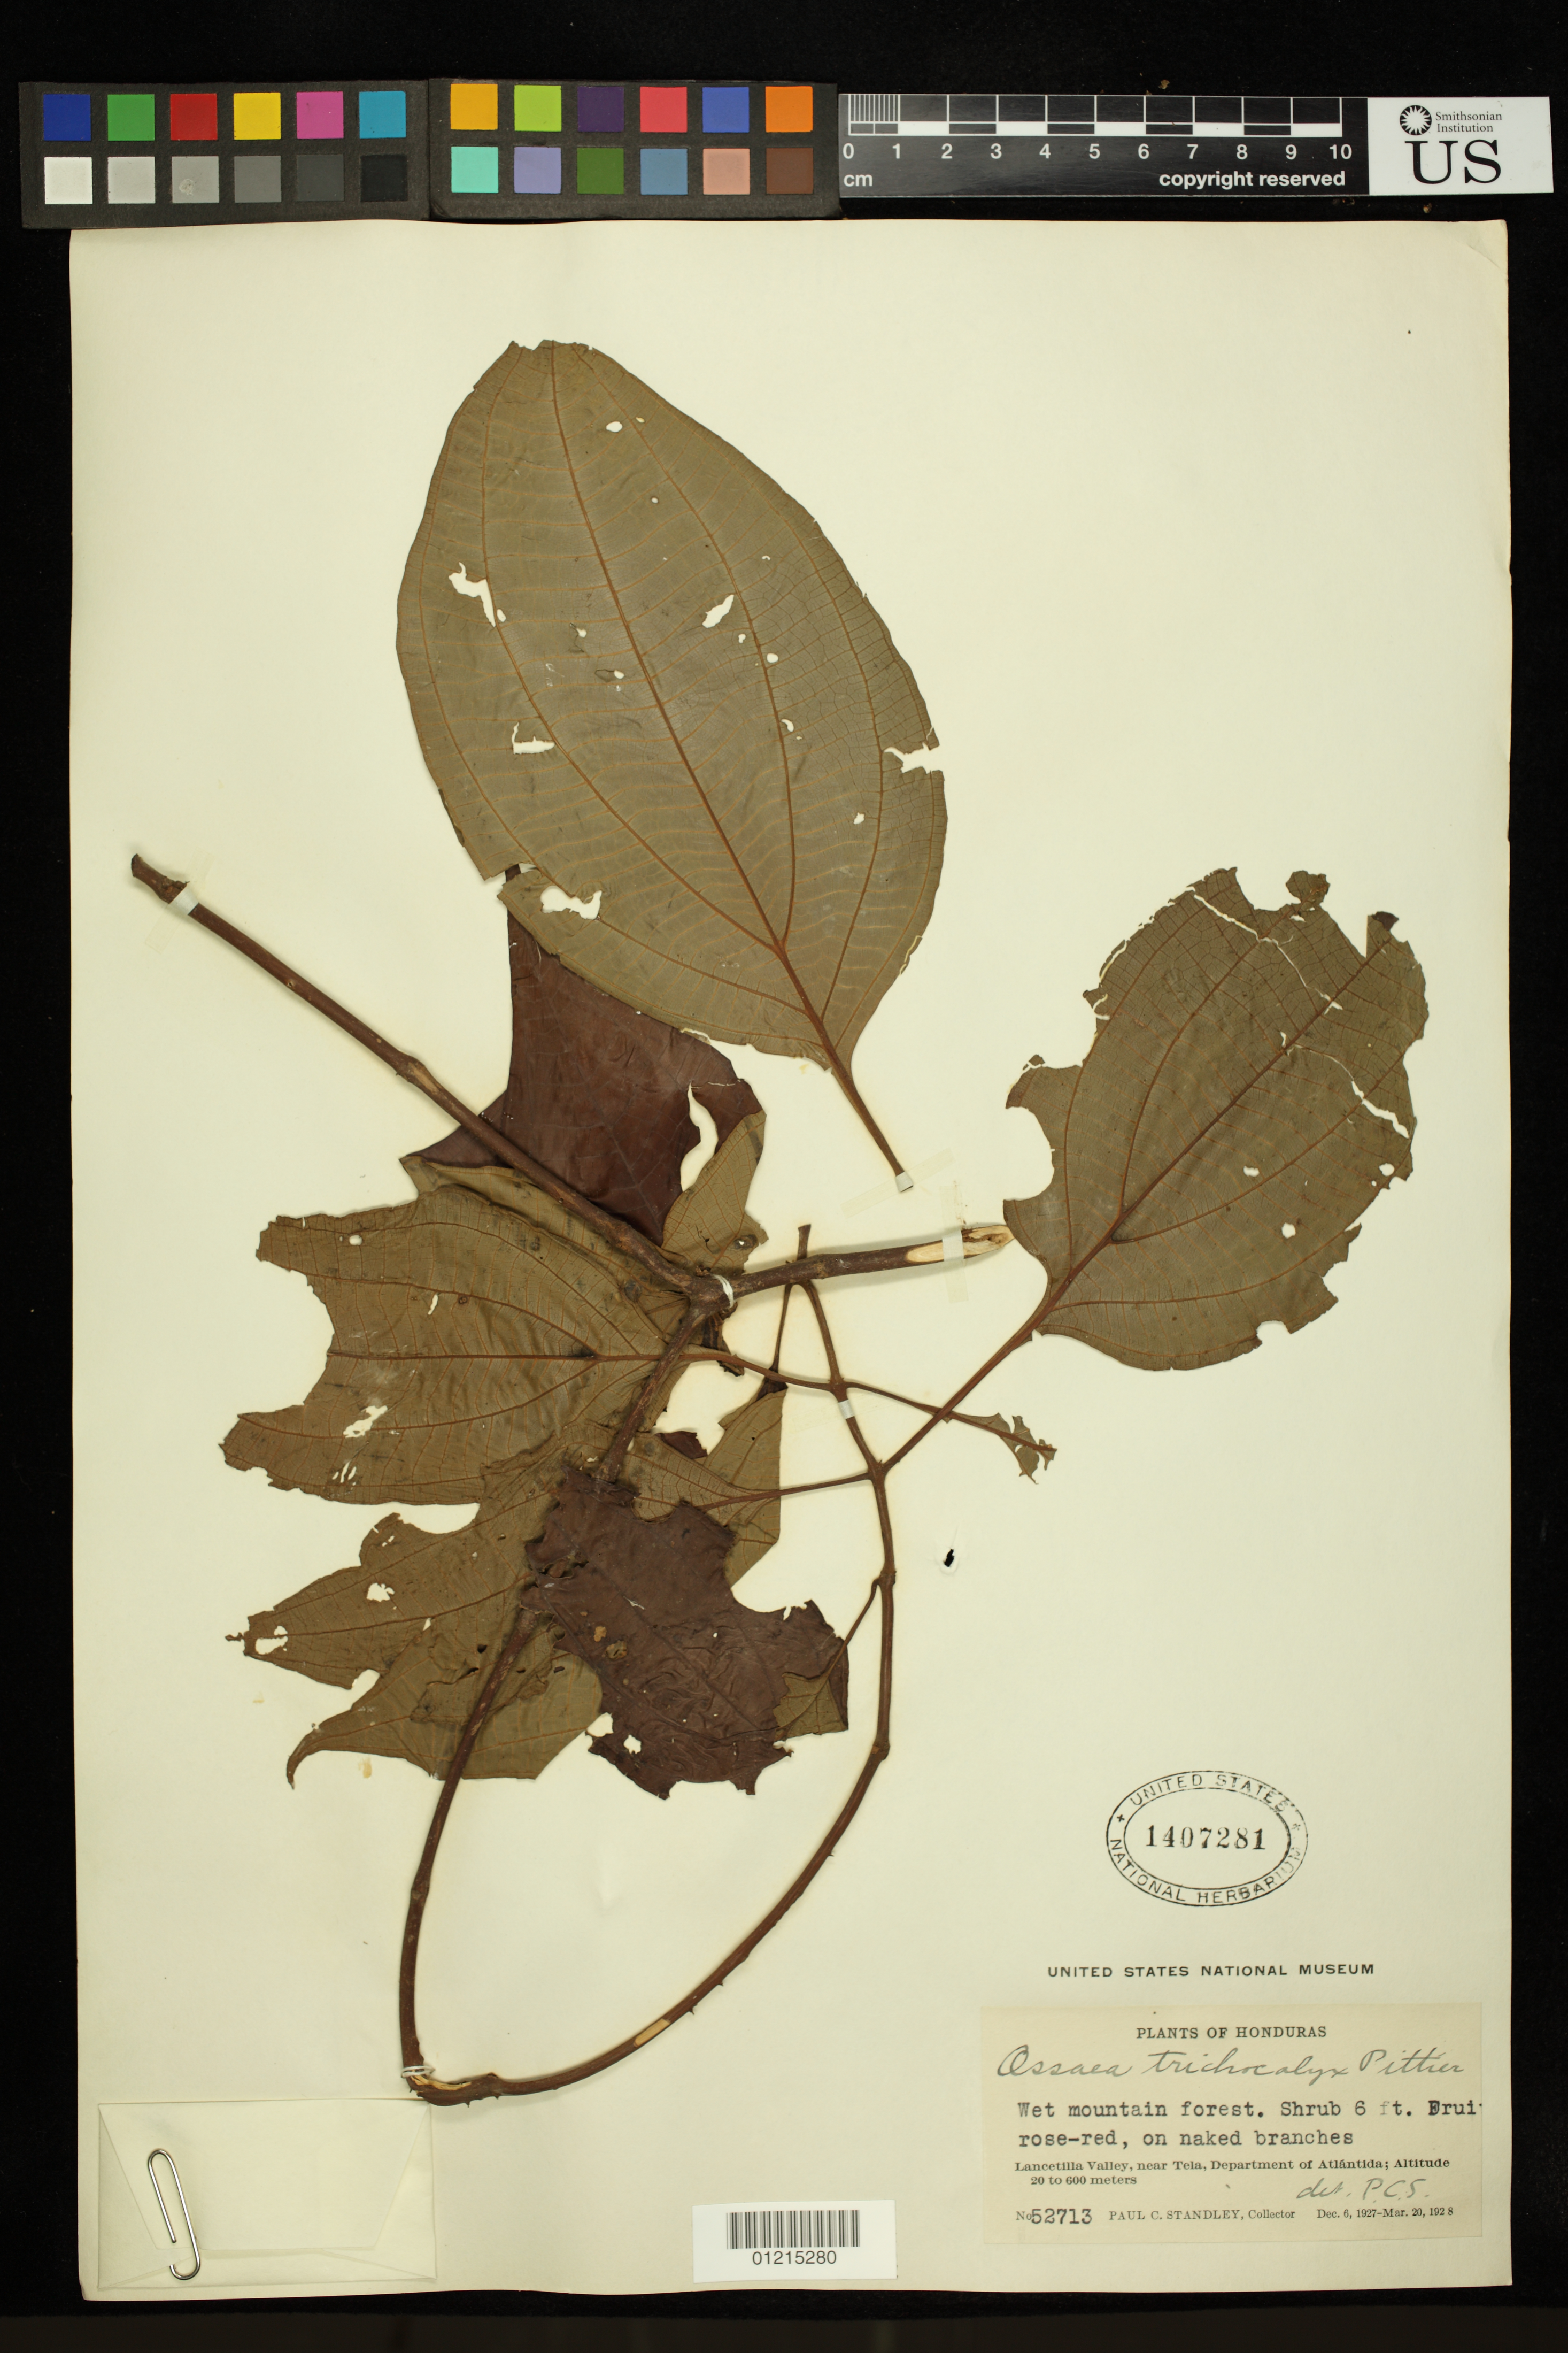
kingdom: Plantae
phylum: Tracheophyta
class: Magnoliopsida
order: Myrtales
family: Melastomataceae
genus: Clidemia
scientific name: Clidemia trichocalyx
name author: (S.F. Blake) Gleason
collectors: P. C. Standley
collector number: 52713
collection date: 1927-12-06/1928-03-20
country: Honduras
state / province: Atlántida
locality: Lancetilla Valley, near Tela.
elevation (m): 20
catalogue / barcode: US 1407281